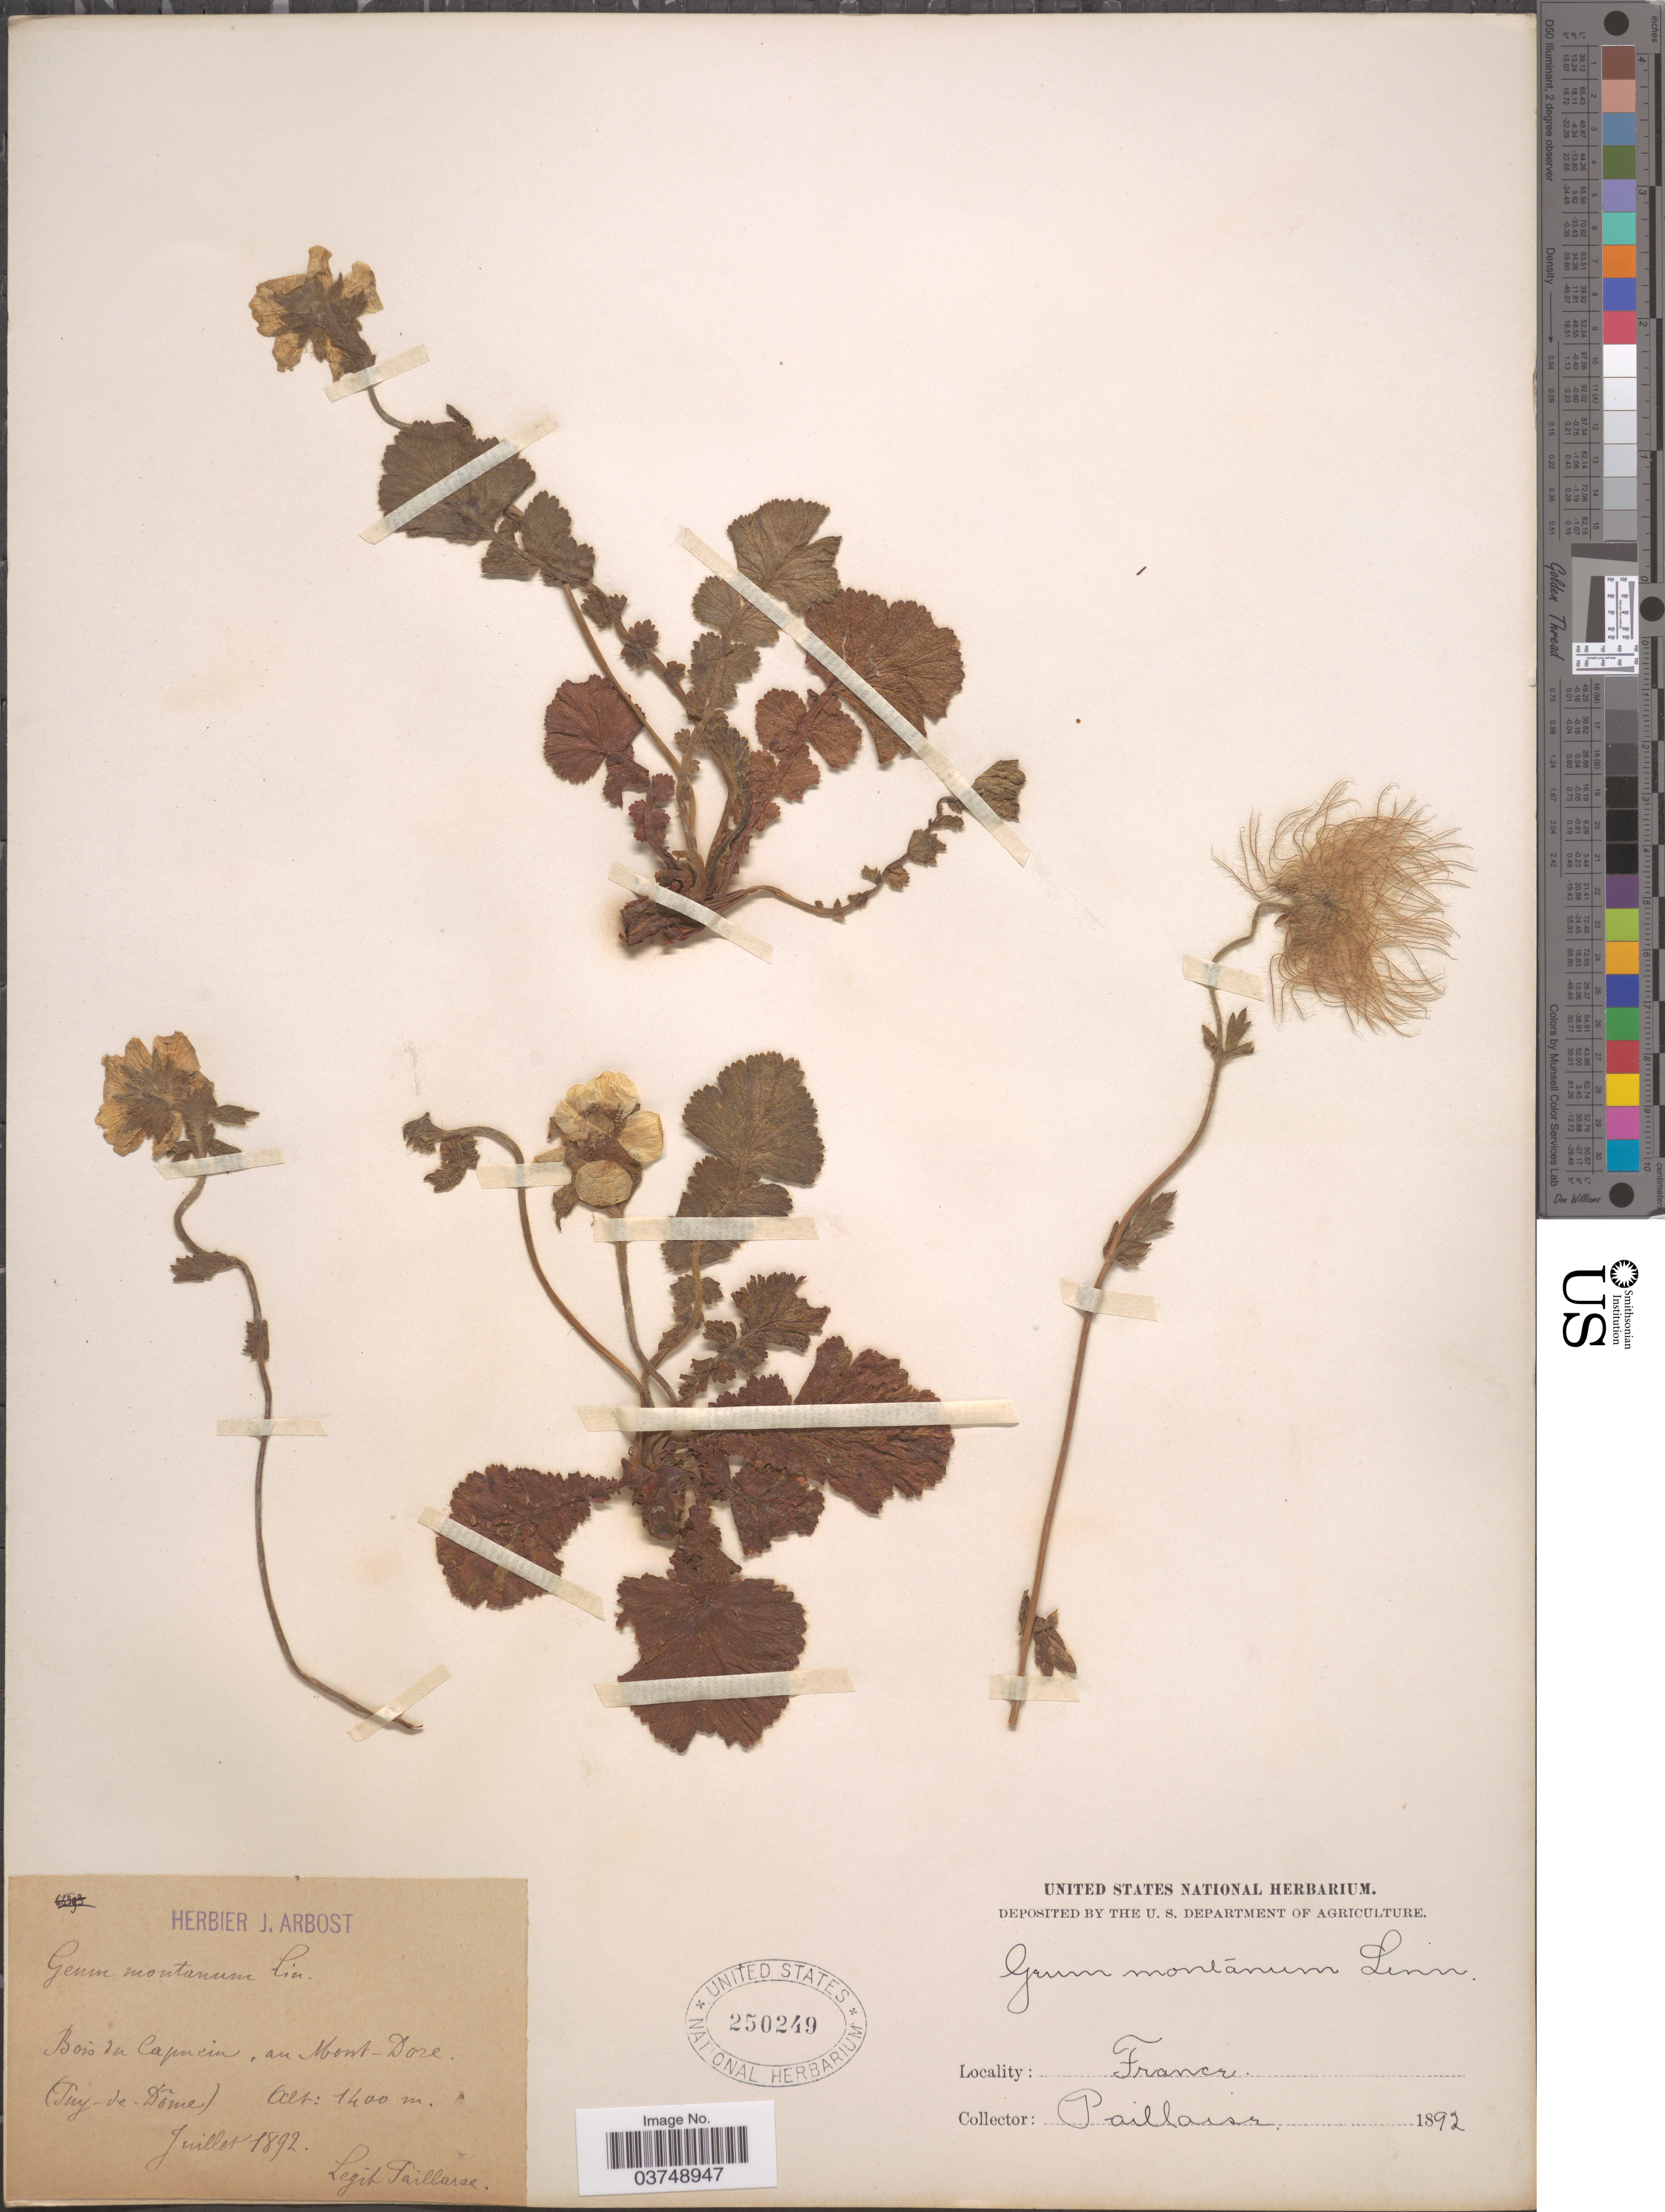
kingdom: Plantae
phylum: Tracheophyta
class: Magnoliopsida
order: Rosales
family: Rosaceae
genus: Geum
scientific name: Geum montanum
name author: L.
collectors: Paillarse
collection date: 1892-07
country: France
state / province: Auvergne-Rhône-Alpes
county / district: Puy-de-Dôme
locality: Bois du Capucin, au Mont-Dore (Puy-de-Dôme).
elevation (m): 1400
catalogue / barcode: US 250249